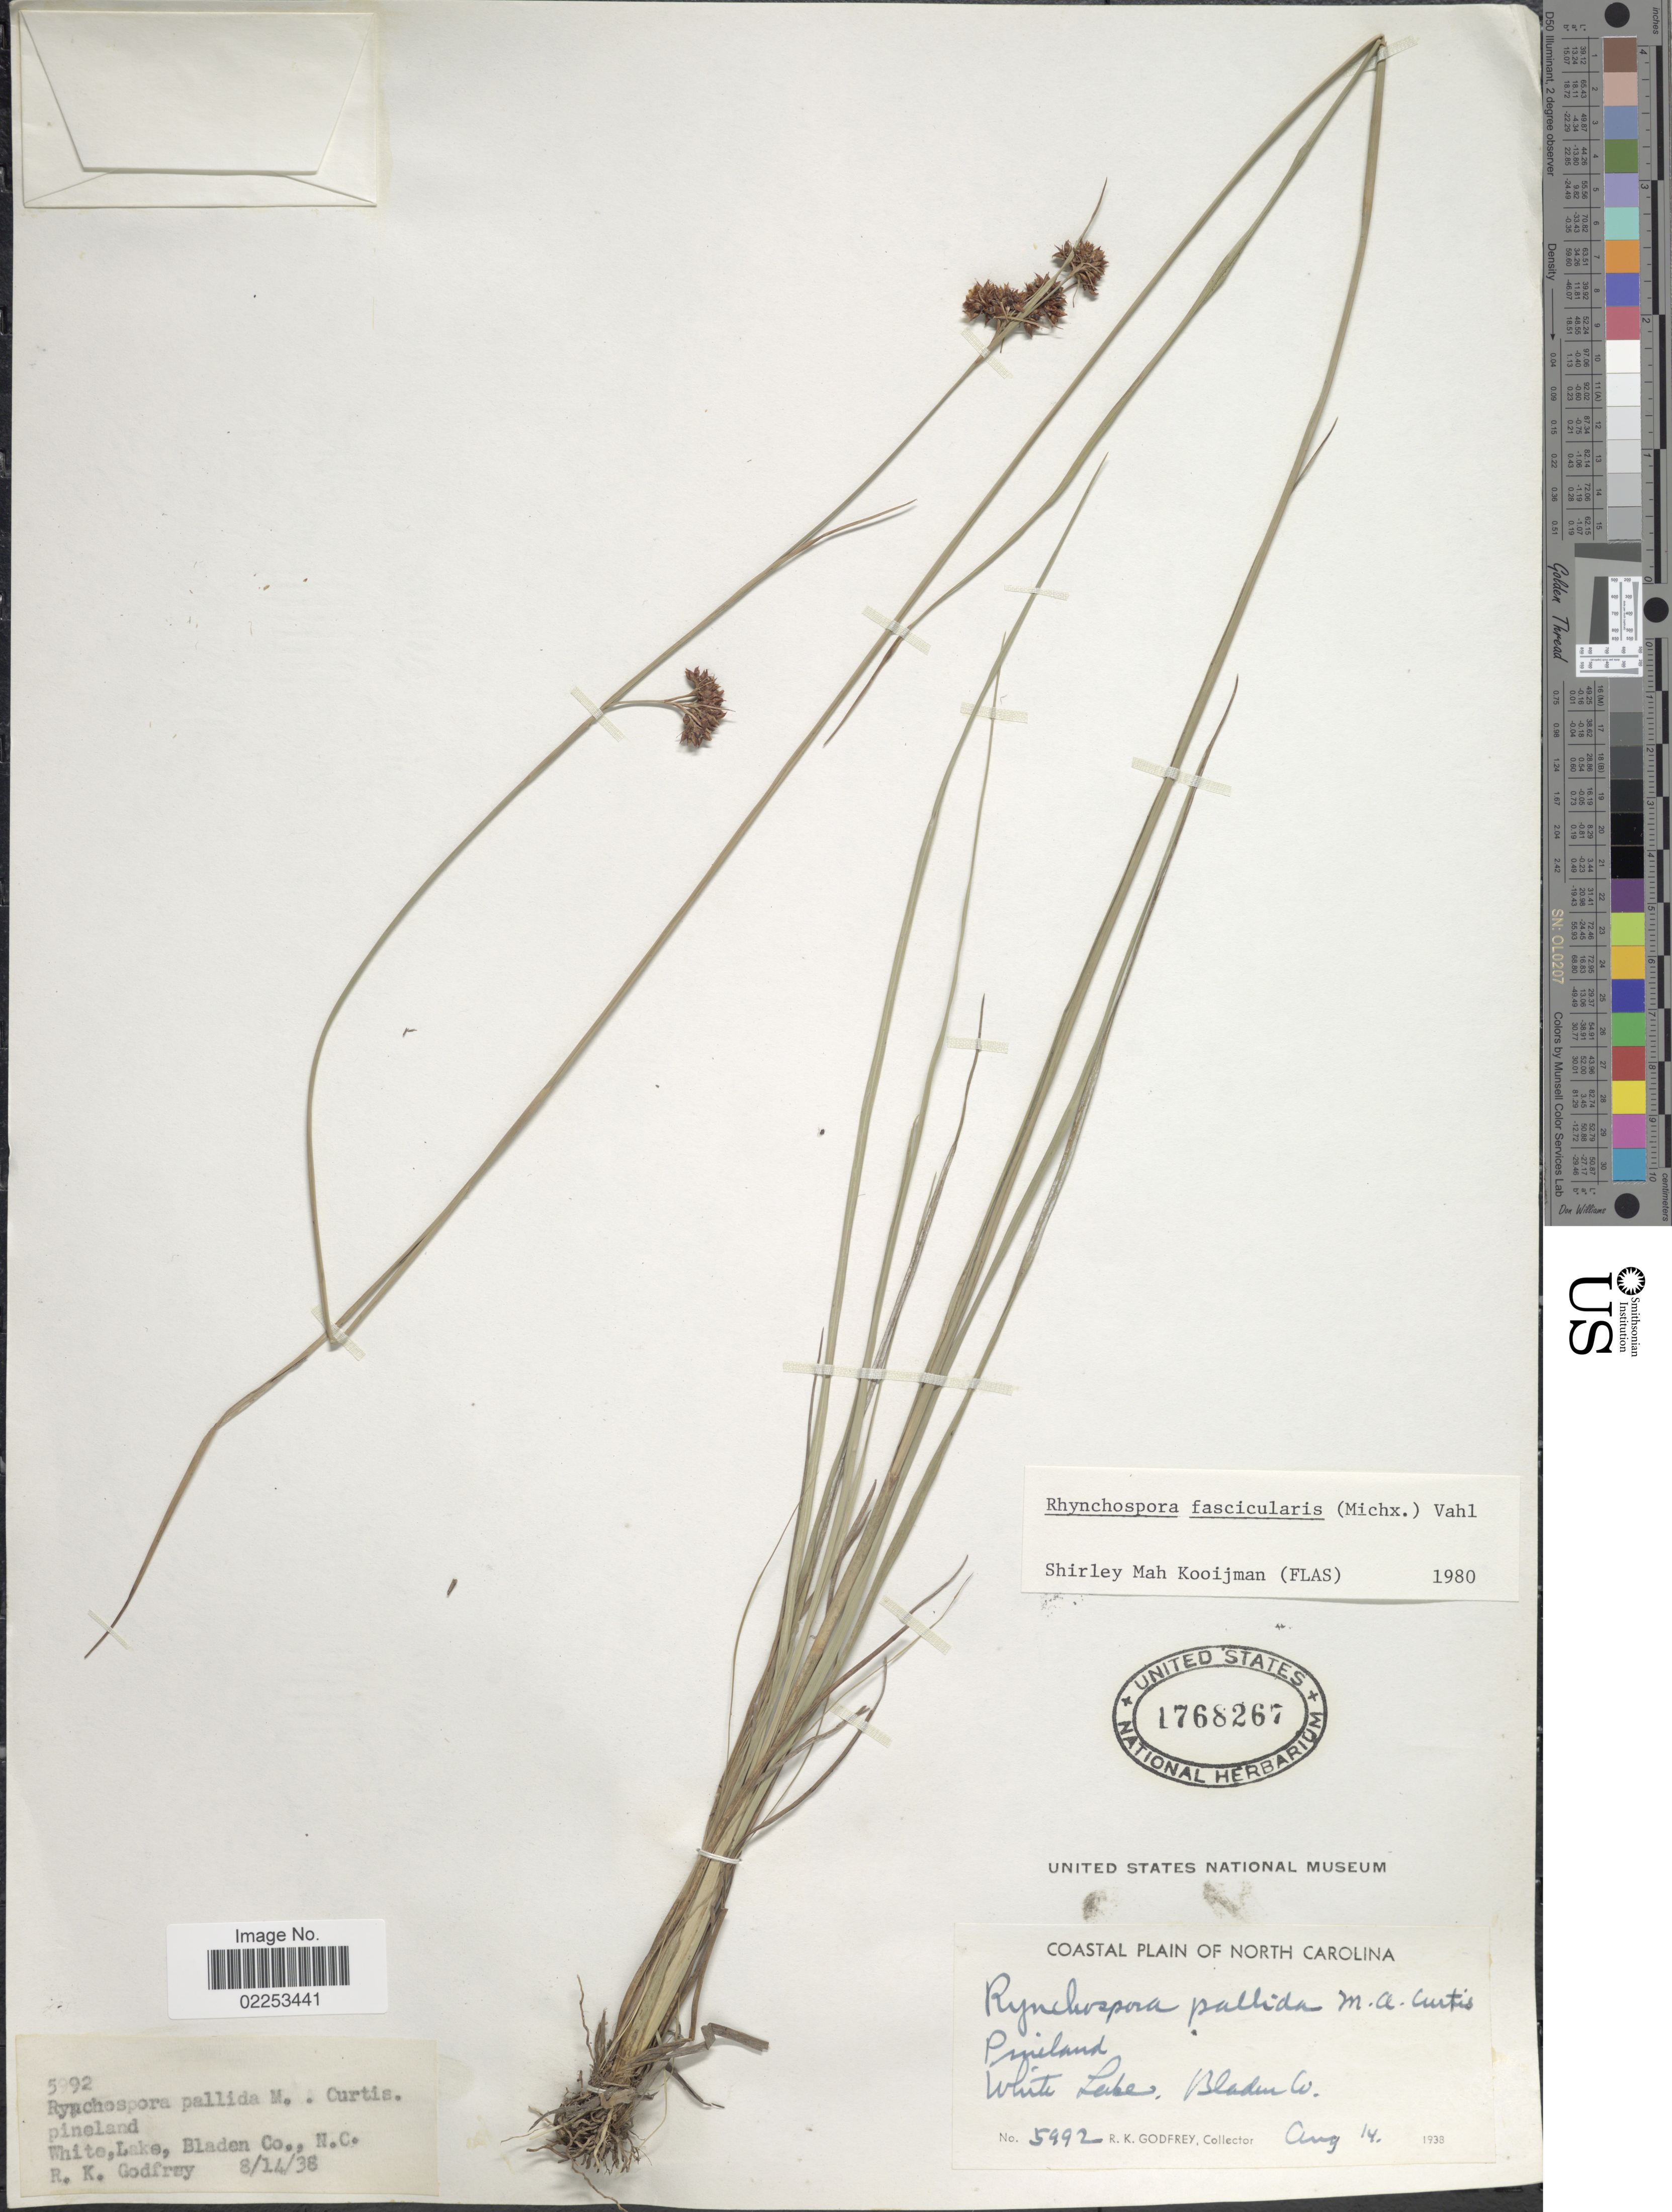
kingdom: Plantae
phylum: Tracheophyta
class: Liliopsida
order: Poales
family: Cyperaceae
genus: Rhynchospora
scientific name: Rhynchospora fascicularis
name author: (Michx.) Vahl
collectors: R. K. Godfrey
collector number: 5992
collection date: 1938-08-14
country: United States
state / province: North Carolina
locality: Coastal Plain of North Carolina, Pineland, White Lake, Bladen Co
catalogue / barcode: US 1768267